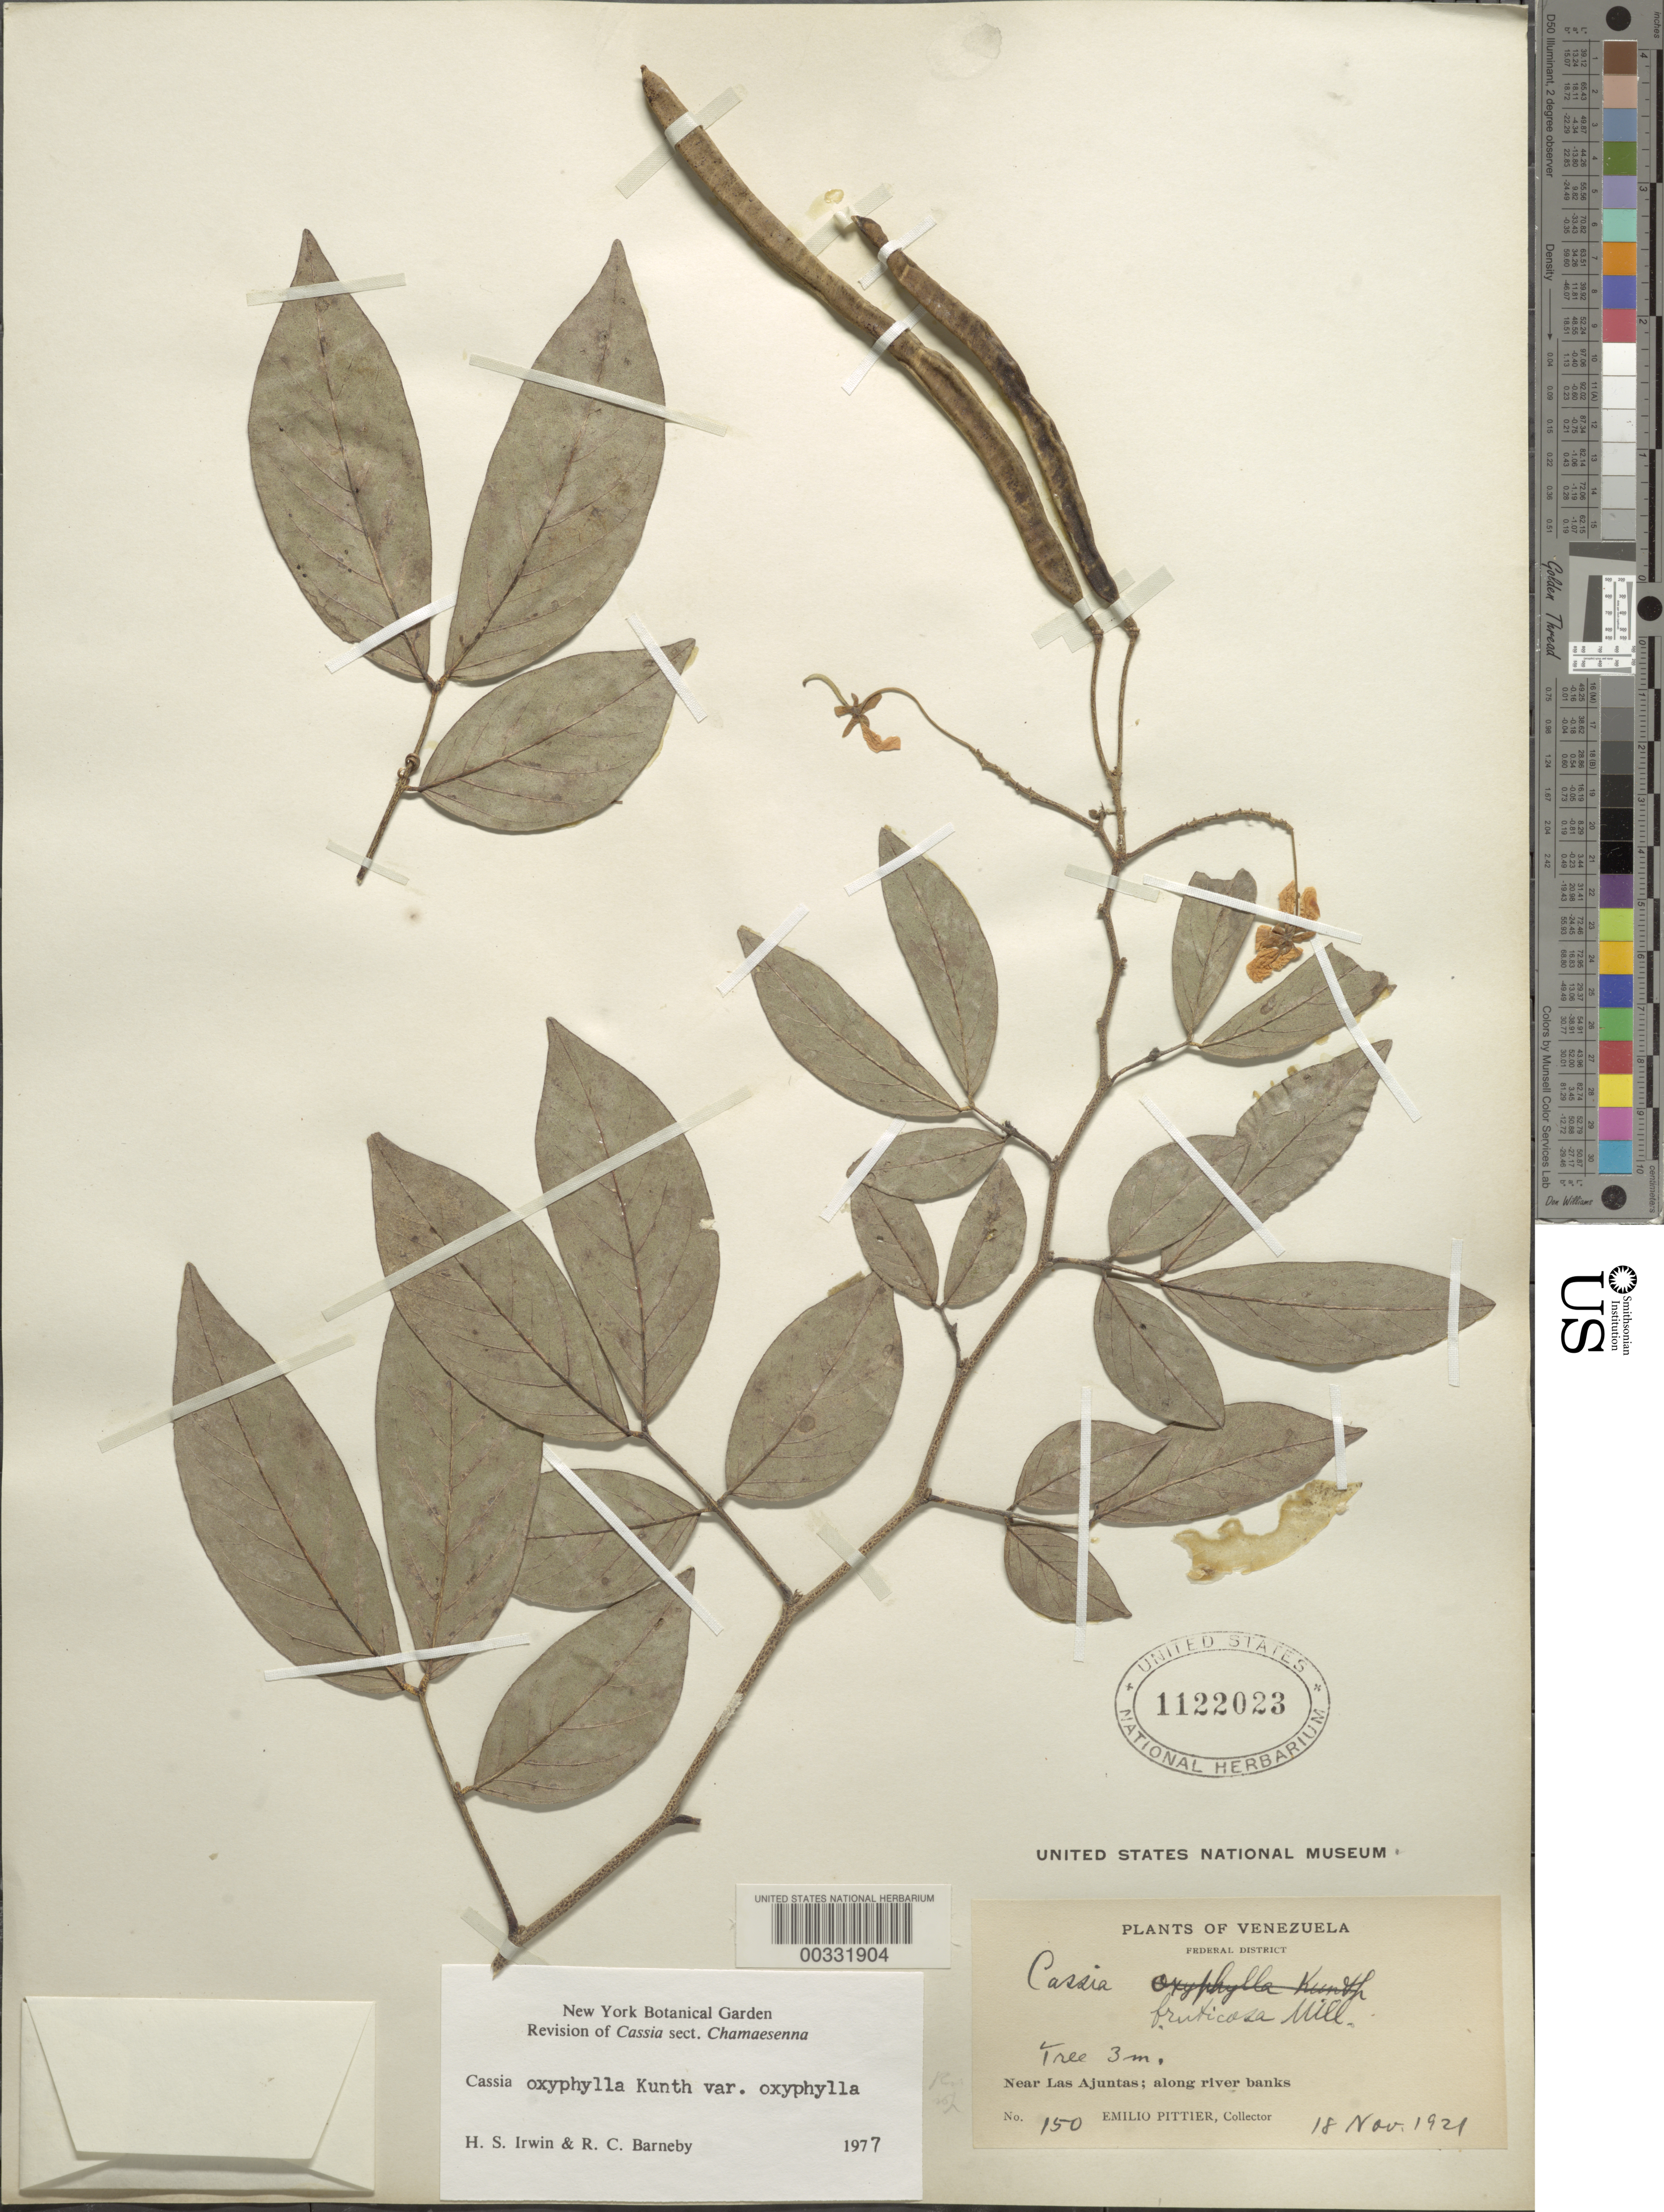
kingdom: Plantae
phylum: Tracheophyta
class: Magnoliopsida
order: Fabales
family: Fabaceae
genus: Senna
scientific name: Senna oxyphylla var. oxyphylla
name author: (Kunth) H.S. Irwin & Barneby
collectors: E. Pittier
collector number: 150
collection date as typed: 18 Nov 1921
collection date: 1921-11-18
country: Venezuela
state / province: Distrito Federal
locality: Near las ajuntas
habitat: Along river banks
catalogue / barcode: US 1122023